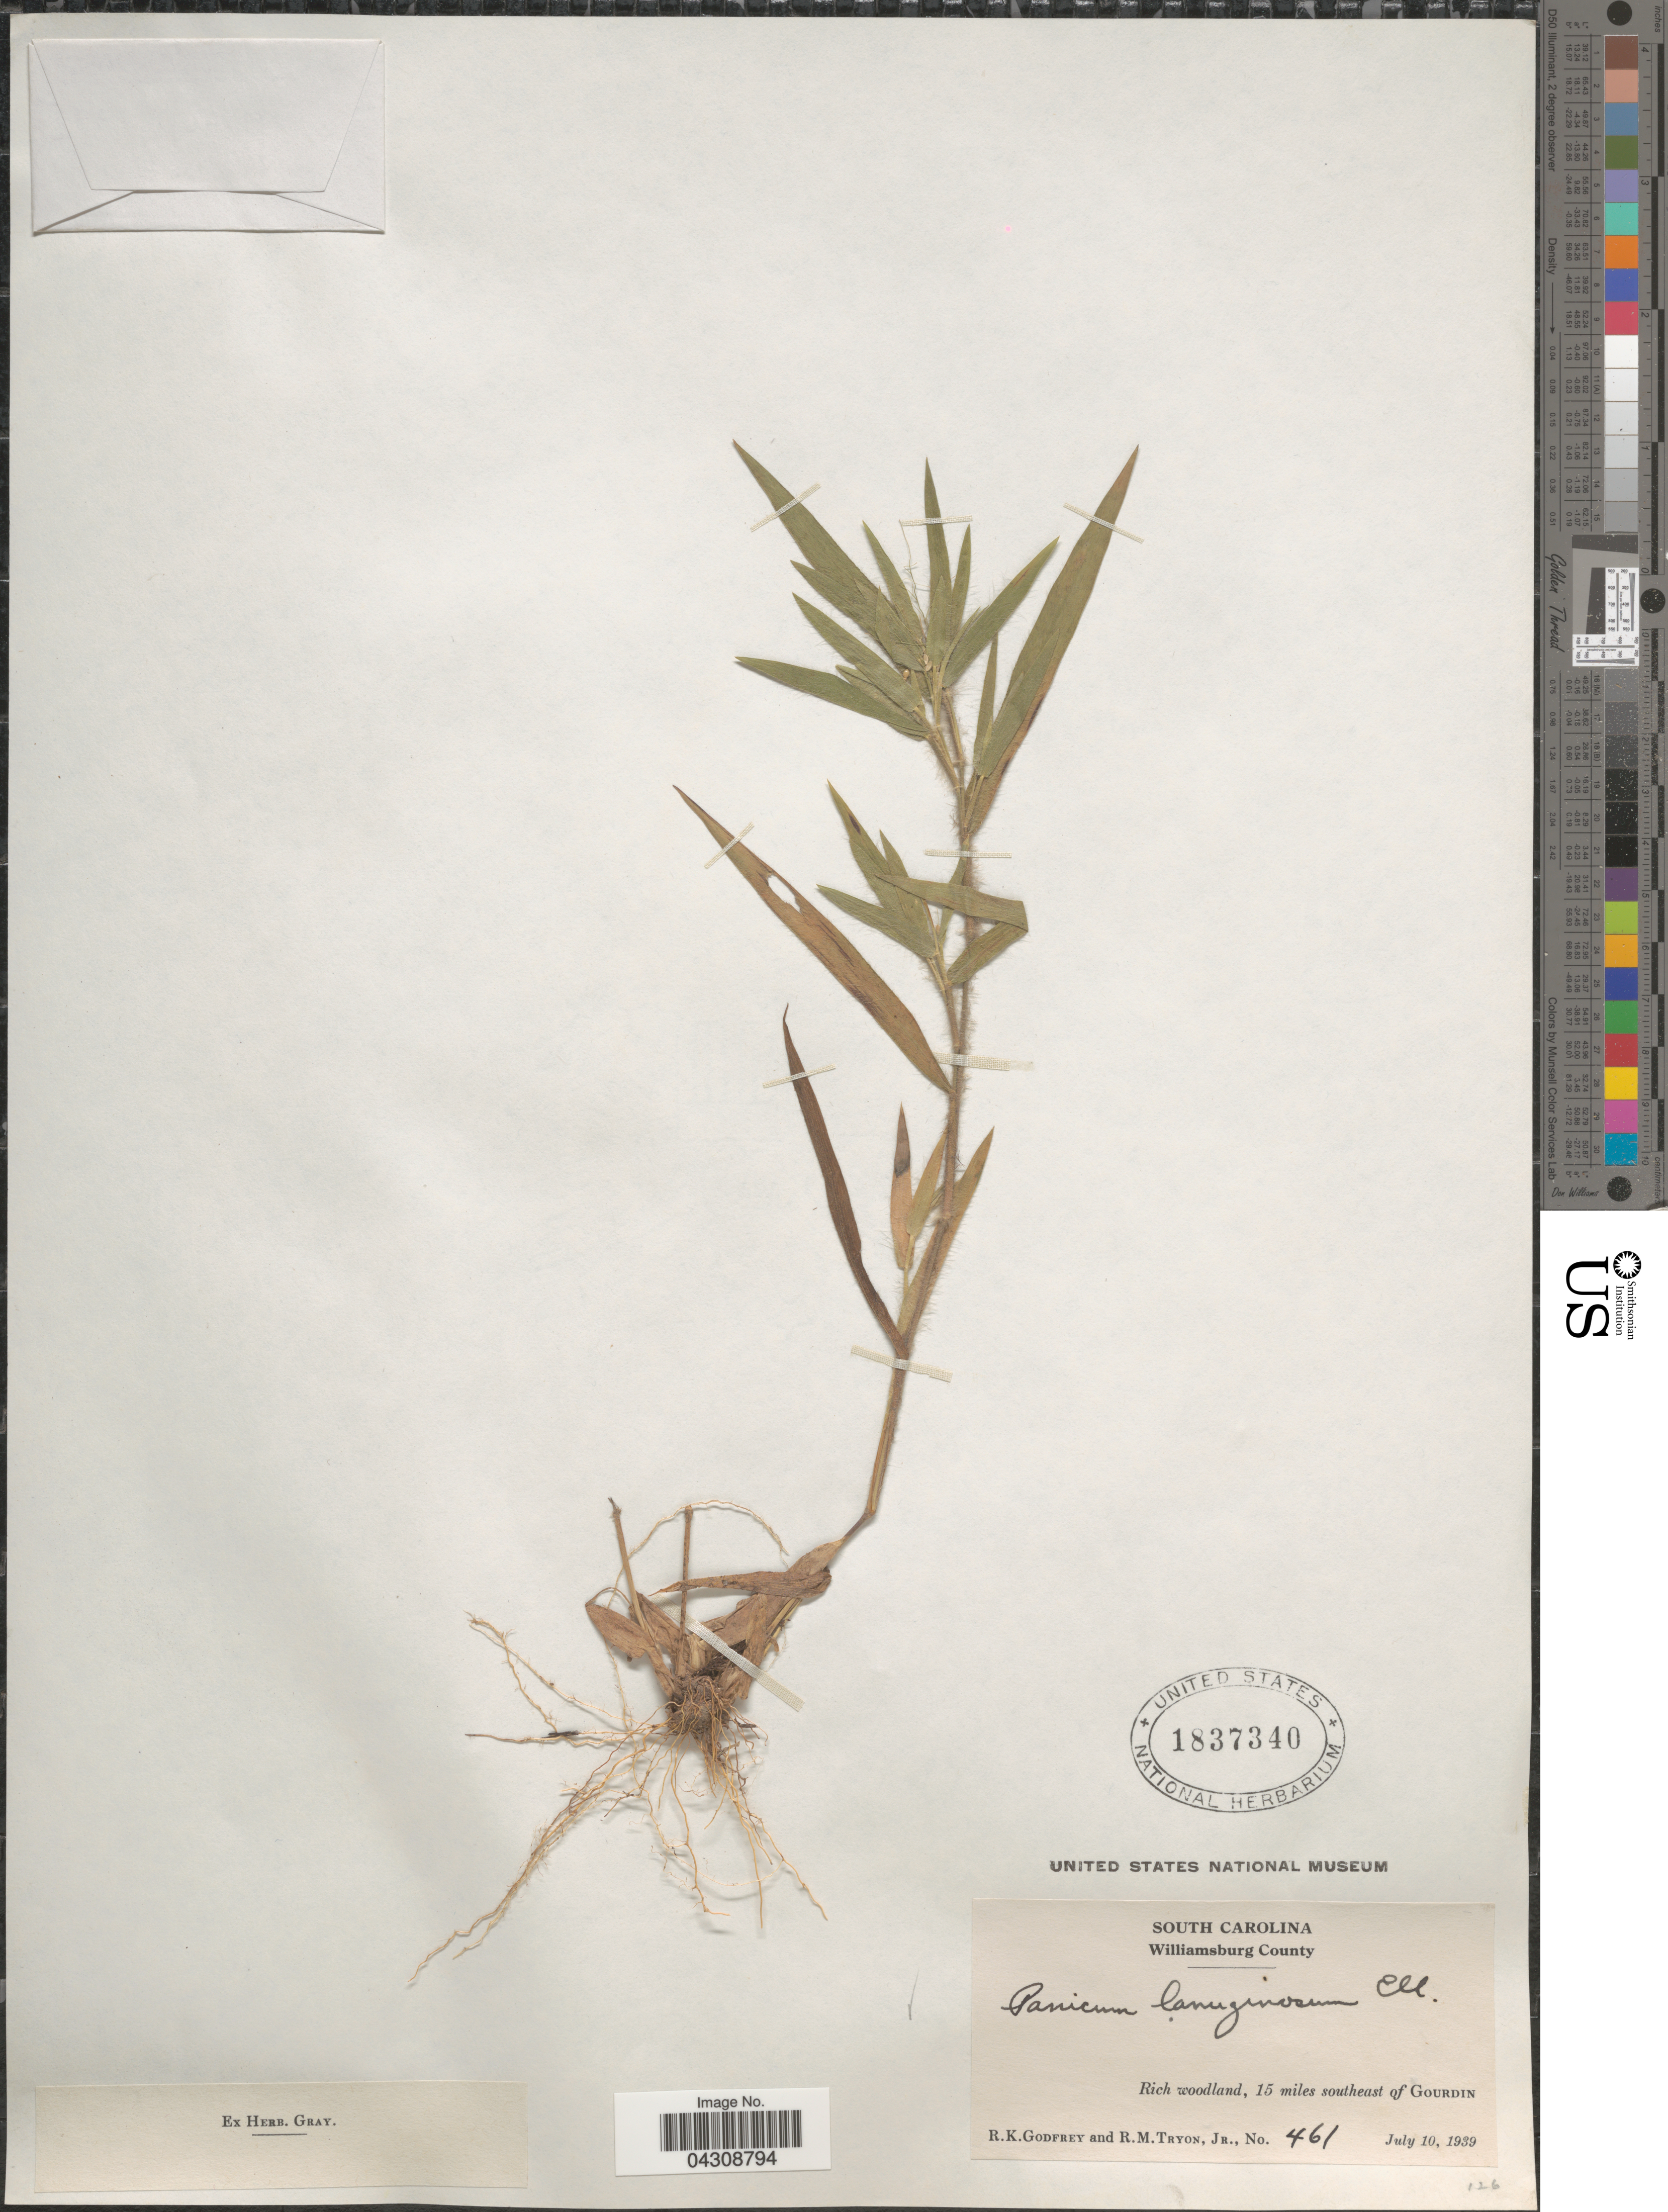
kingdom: Plantae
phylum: Tracheophyta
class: Liliopsida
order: Poales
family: Poaceae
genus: Dichanthelium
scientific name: Dichanthelium acuminatum var. acuminatum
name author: (Sw.) Gould & C.A. Clark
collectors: R. K. Godfrey & R. Tryon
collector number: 461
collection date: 1939-07-10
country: United States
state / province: South Carolina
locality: Williamsburg County. Rich woodland, 15 miles southeast of Gourdin.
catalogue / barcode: US 1837340